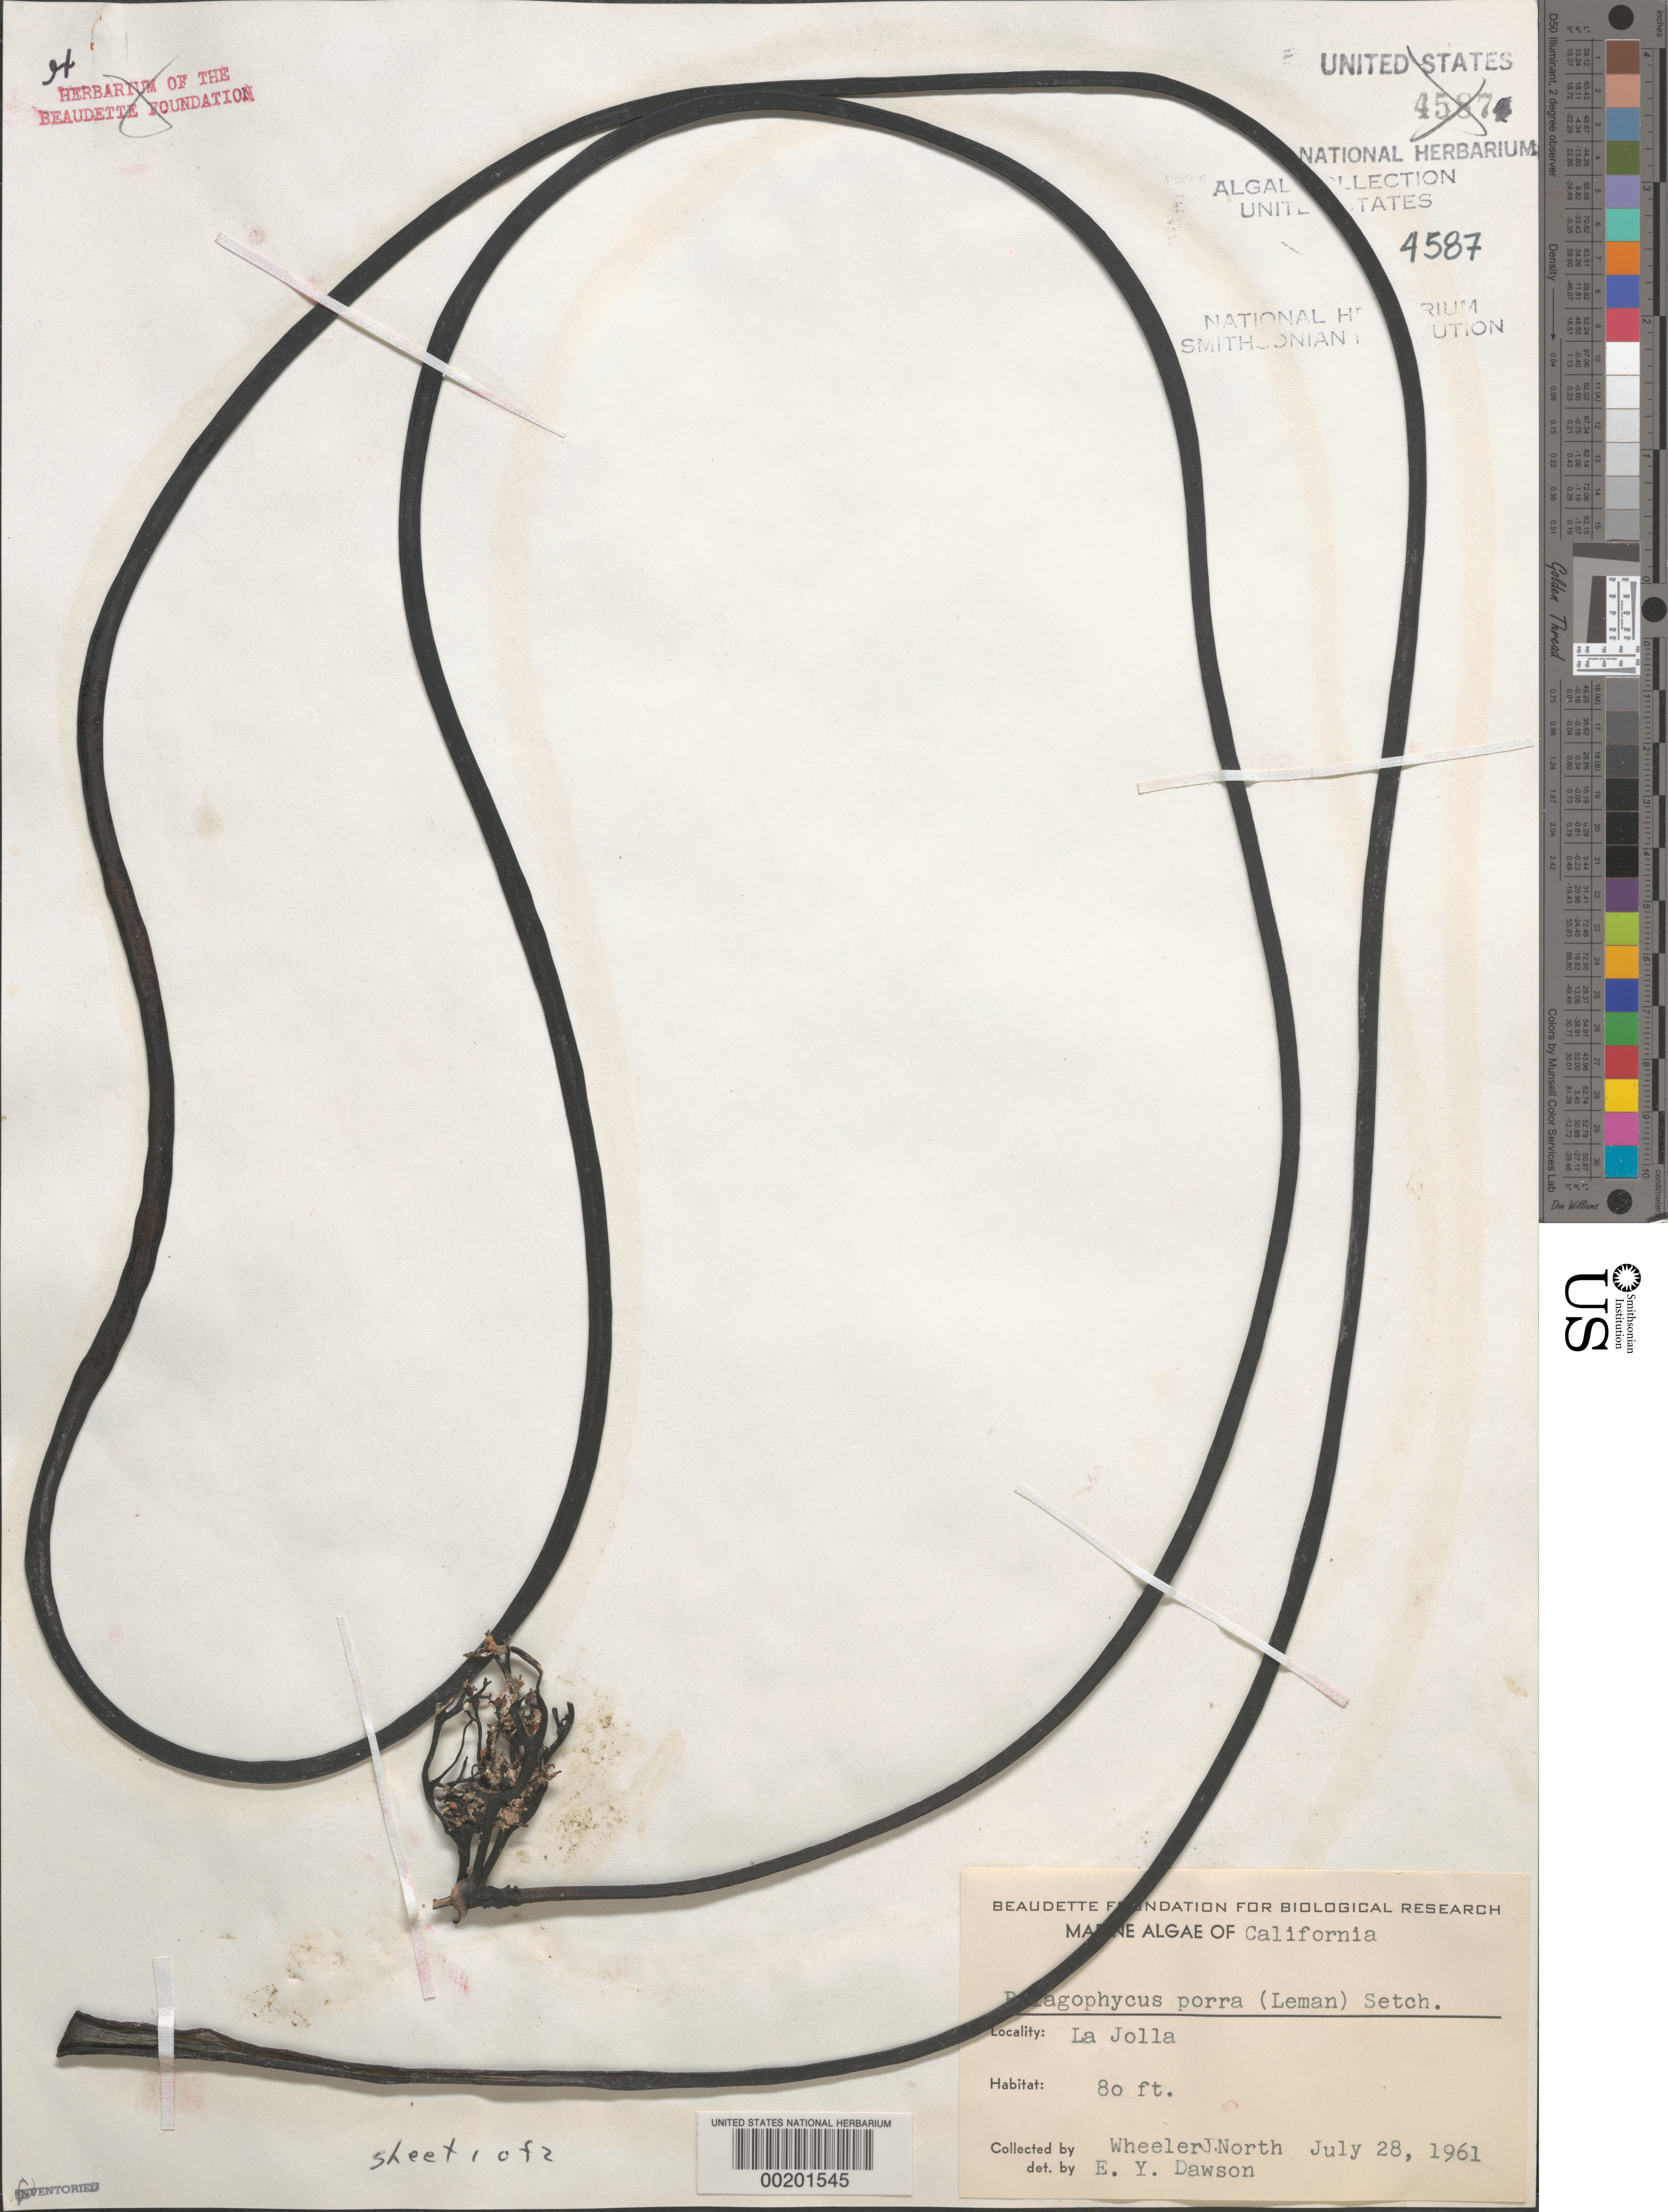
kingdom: Chromista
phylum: Ochrophyta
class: Phaeophyceae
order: Laminariales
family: Laminariaceae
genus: Pelagophycus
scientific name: Pelagophycus porra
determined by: Dawson, E. Y.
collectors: W. North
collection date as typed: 28 Jul 1961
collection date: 1961-07-28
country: United States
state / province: California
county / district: San Diego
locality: La Jolla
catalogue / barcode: US 4587